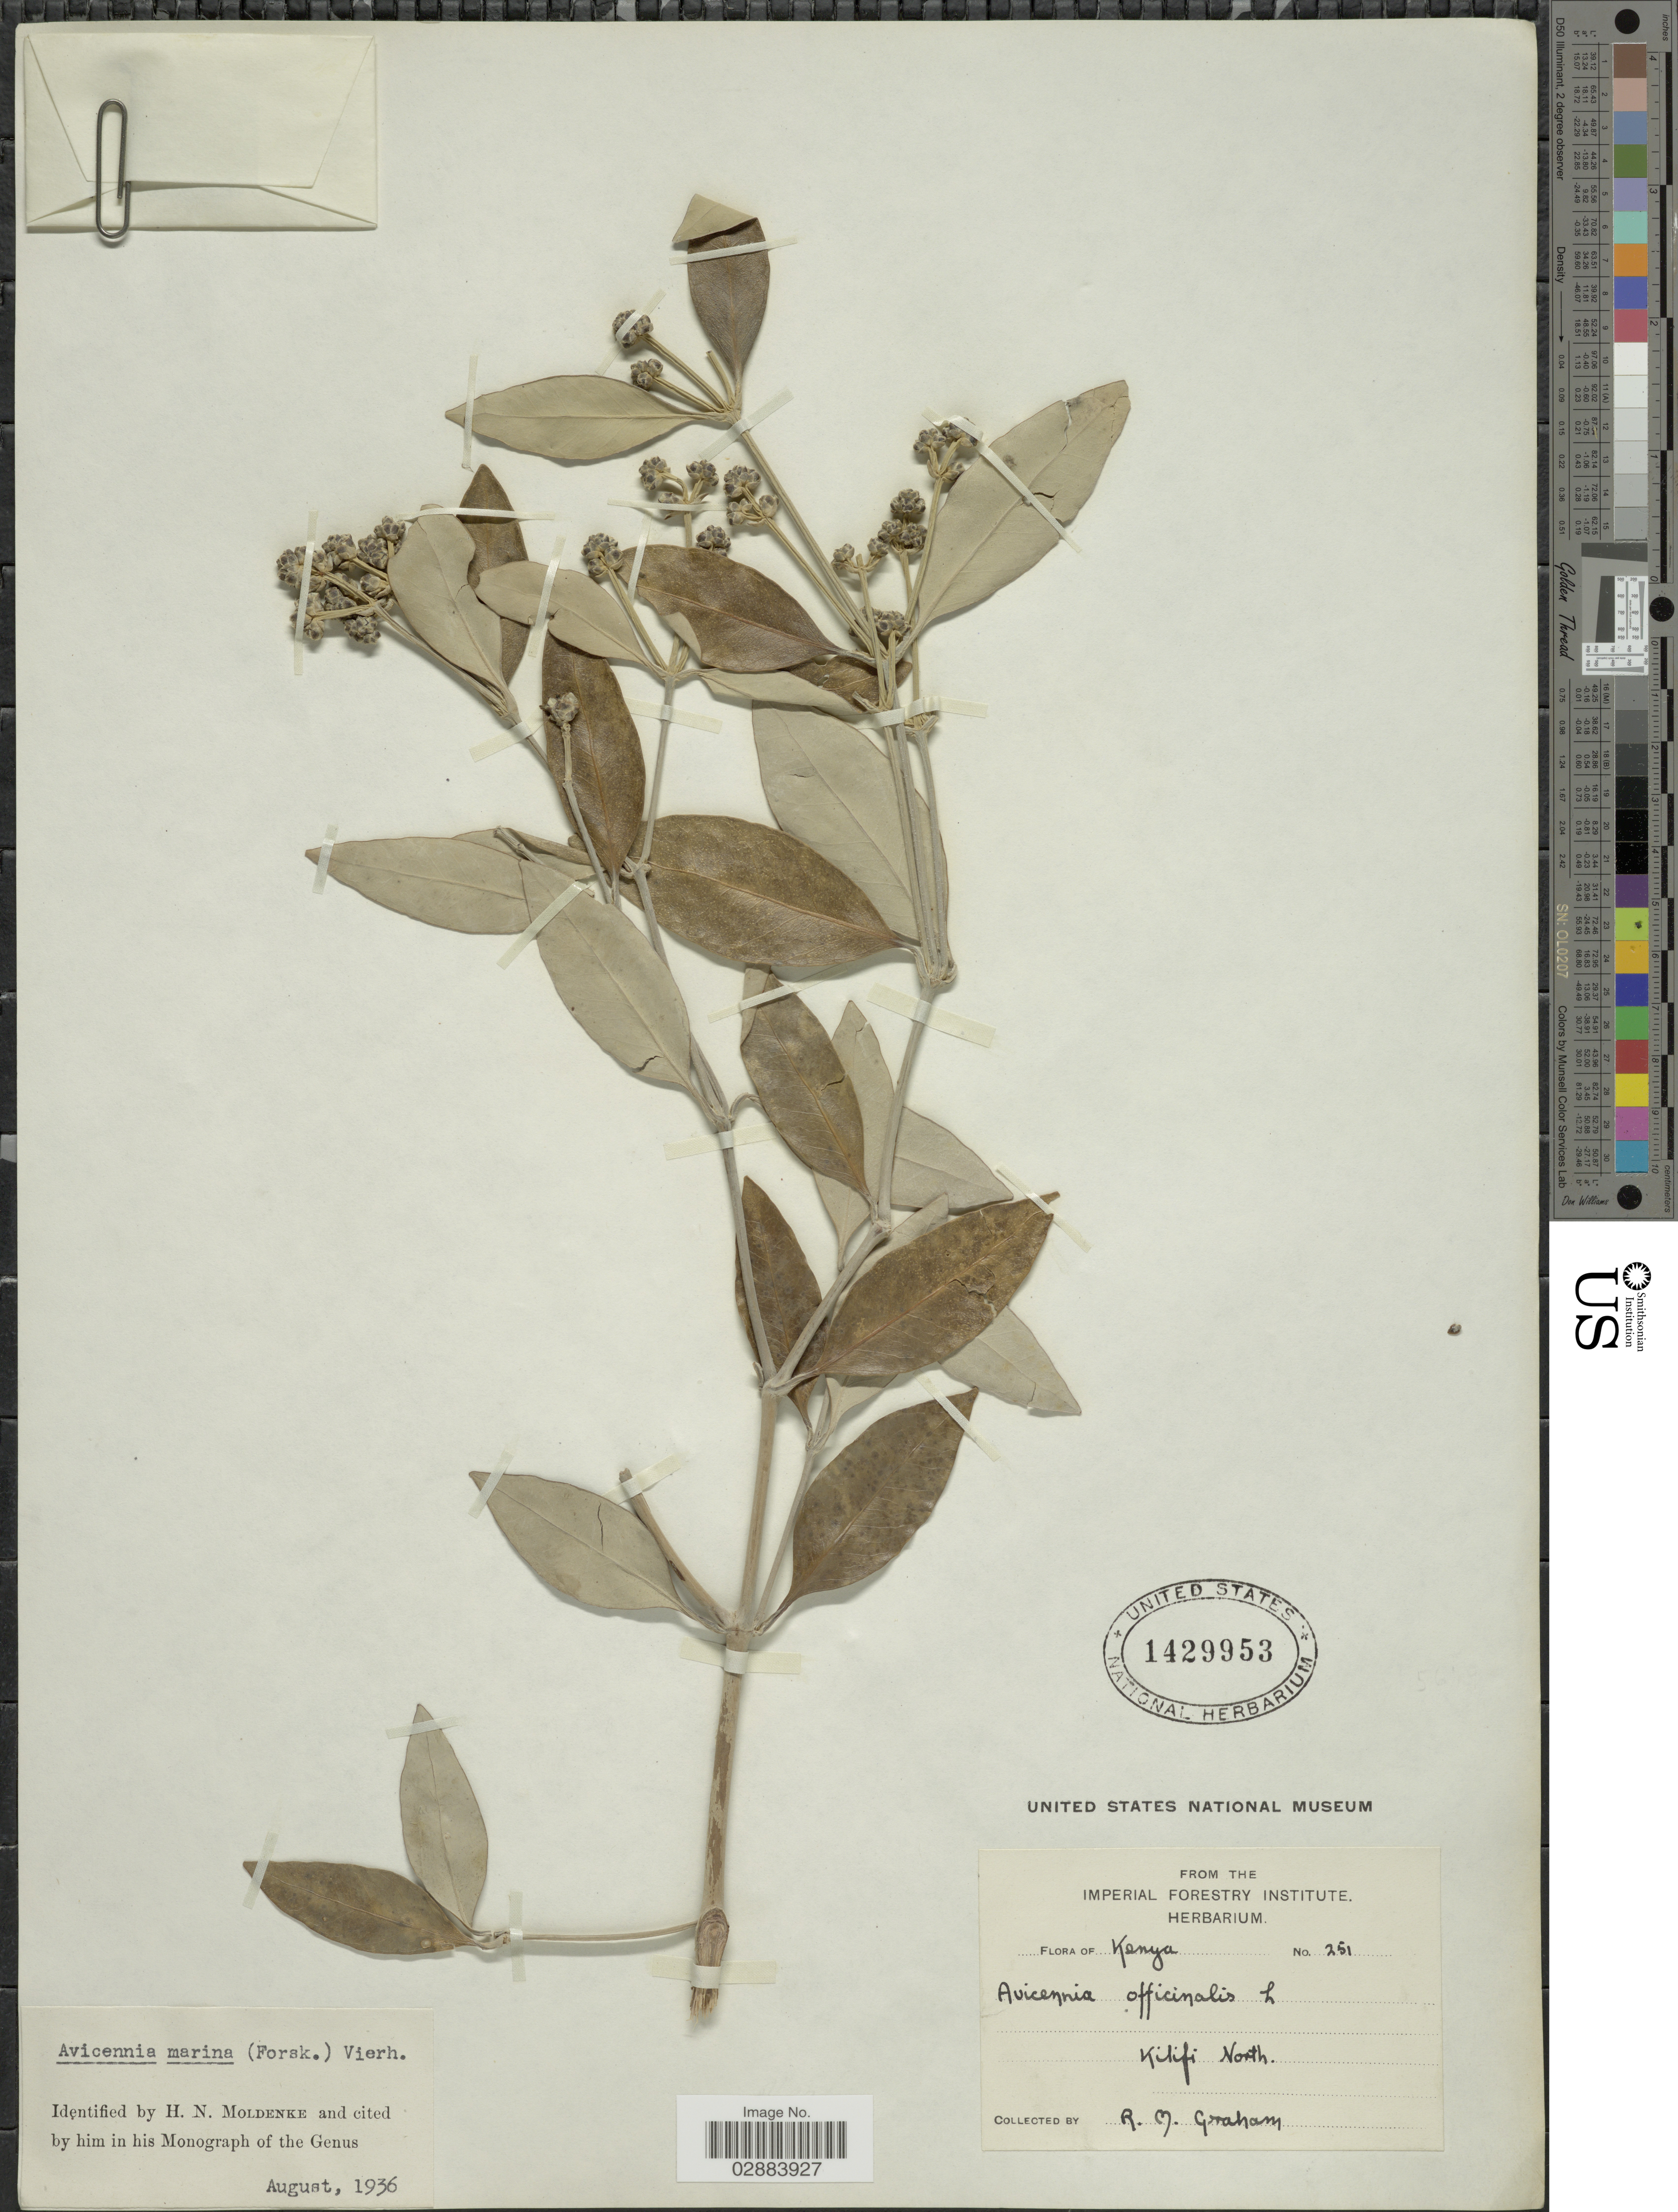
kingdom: Plantae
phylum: Tracheophyta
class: Magnoliopsida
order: Lamiales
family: Acanthaceae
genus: Avicennia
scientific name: Avicennia marina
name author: (Forssk.) Vierh.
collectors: R. M. Graham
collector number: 251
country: Kenya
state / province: Kilifi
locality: Kilifi North.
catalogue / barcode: US 1429953